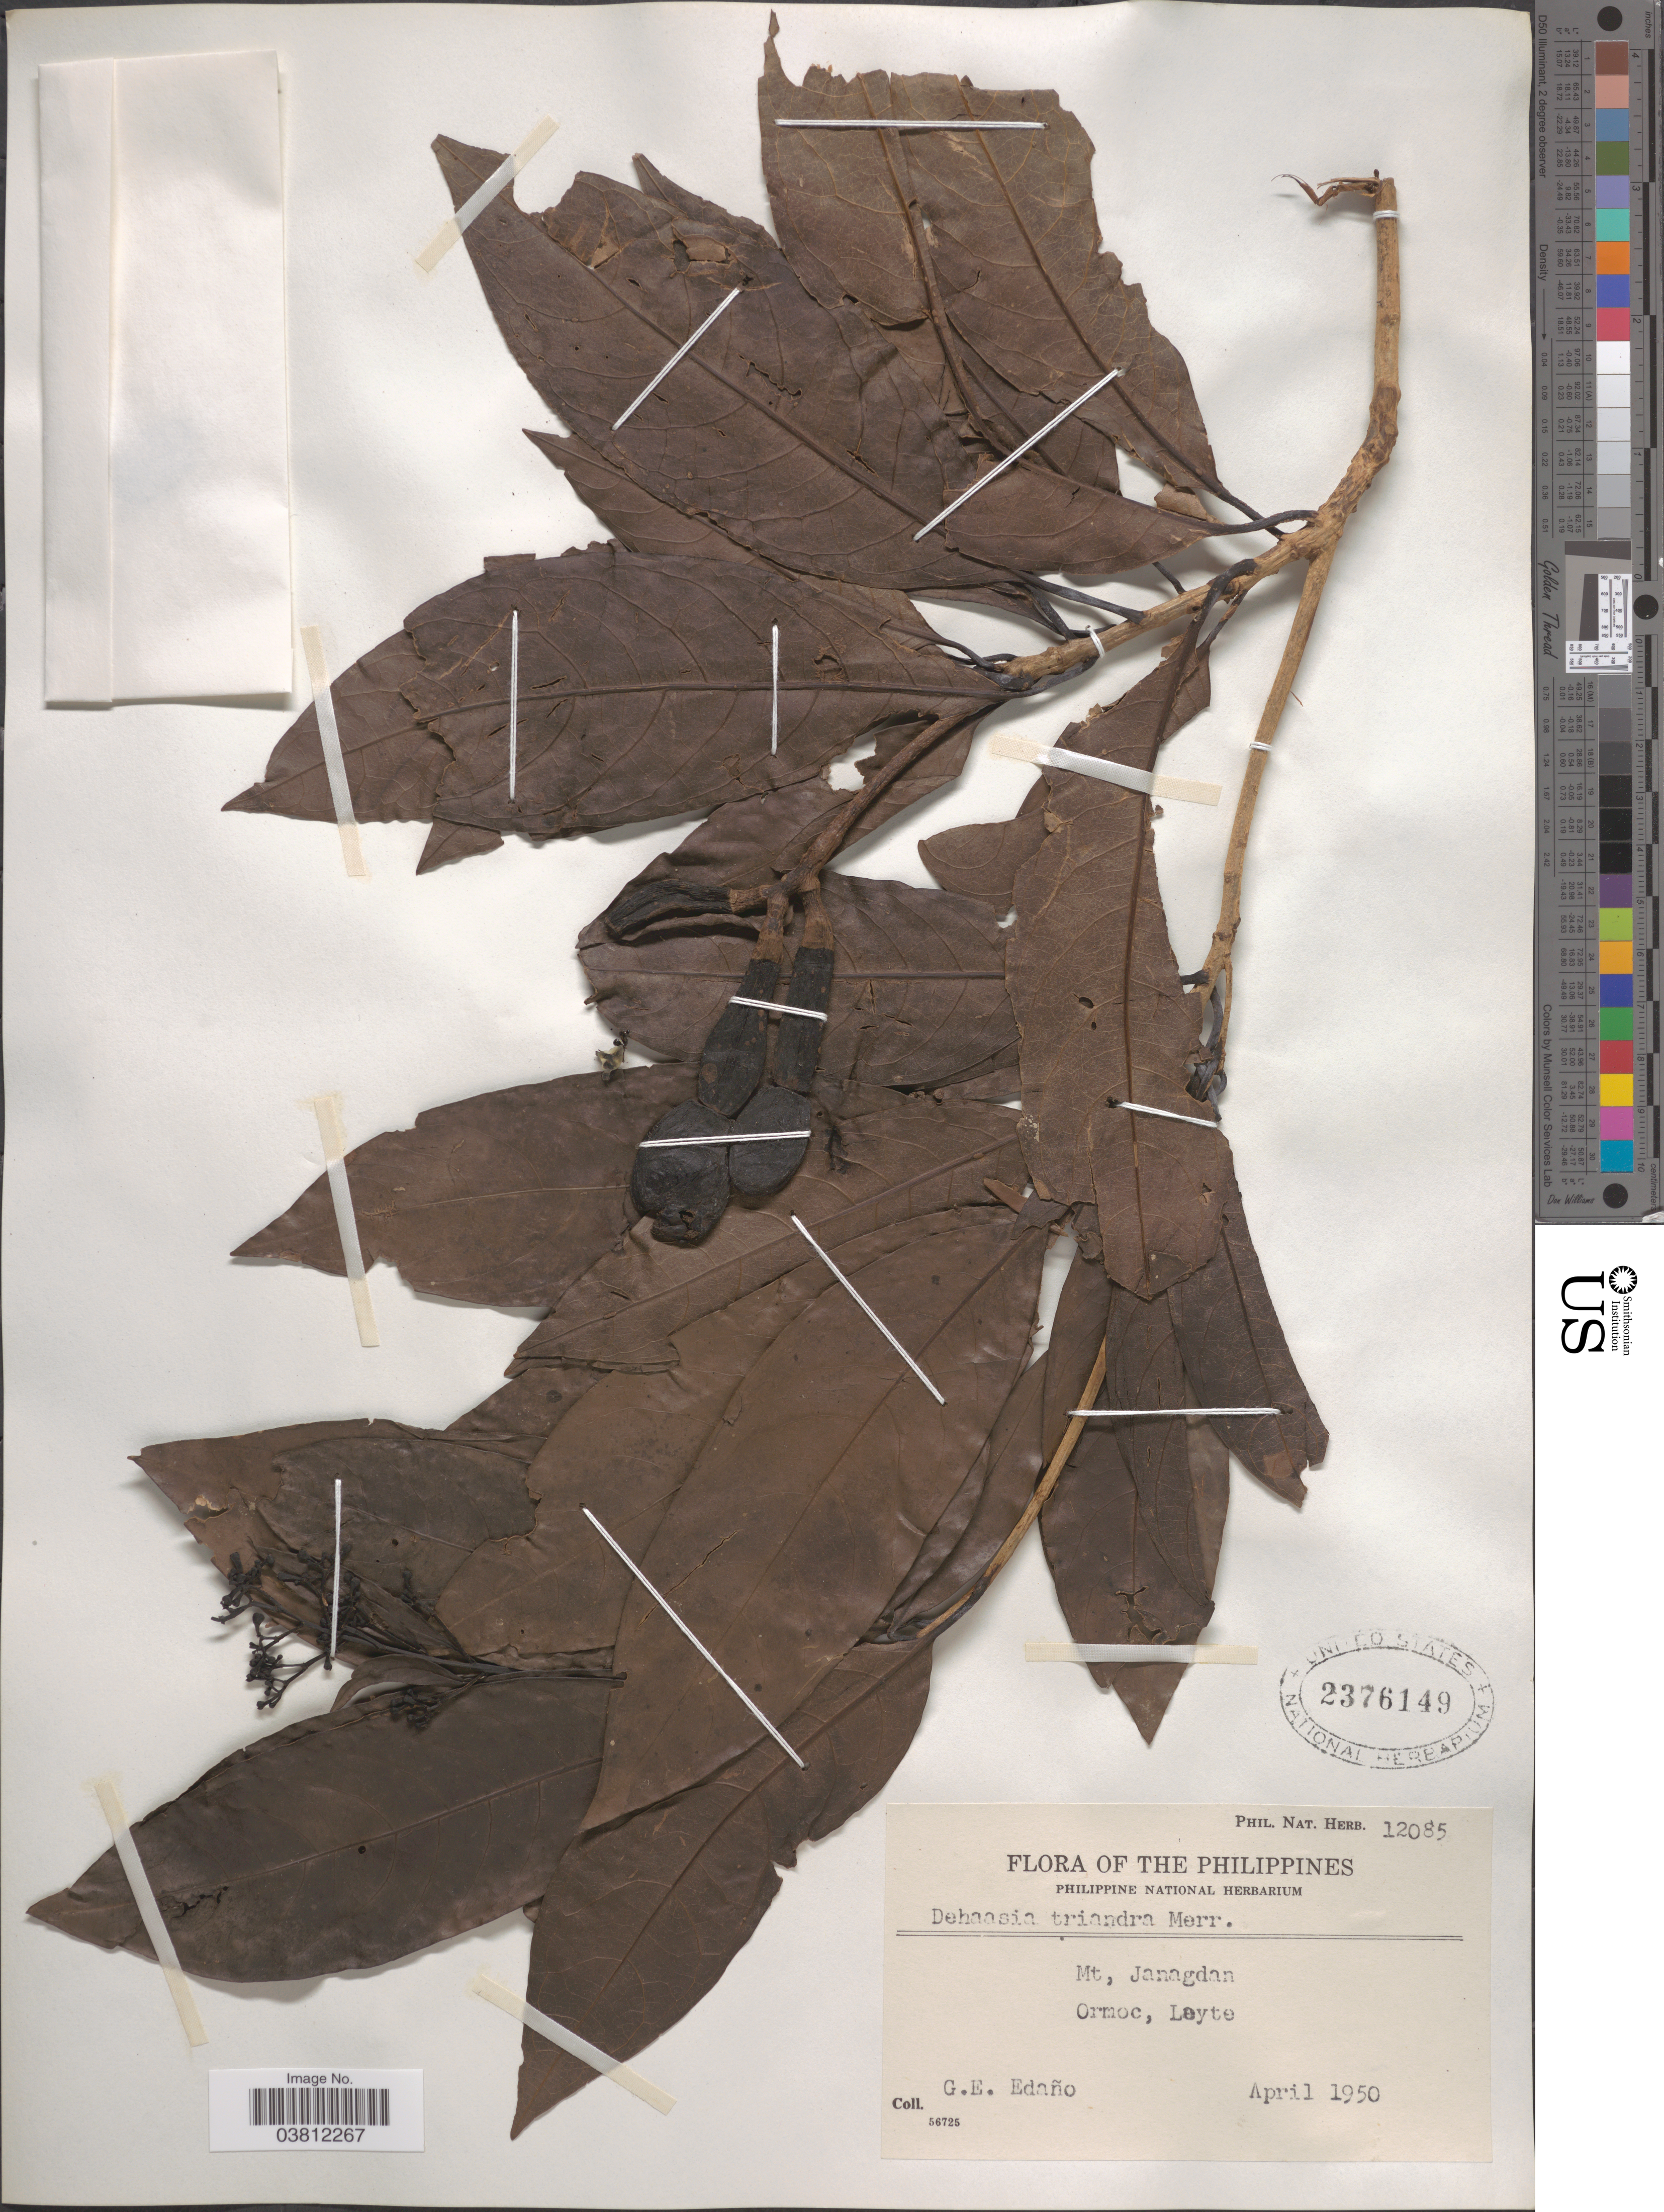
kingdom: Plantae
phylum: Tracheophyta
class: Magnoliopsida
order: Laurales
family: Lauraceae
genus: Dehaasia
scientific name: Dehaasia triandra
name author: Merr.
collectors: G. E. Edaño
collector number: Phil.Nat.Herb. 12085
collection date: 1950-04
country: Philippines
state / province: Eastern Visayas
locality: Mt, Janagdan. Ormoc, Leyte.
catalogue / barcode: US 2376149